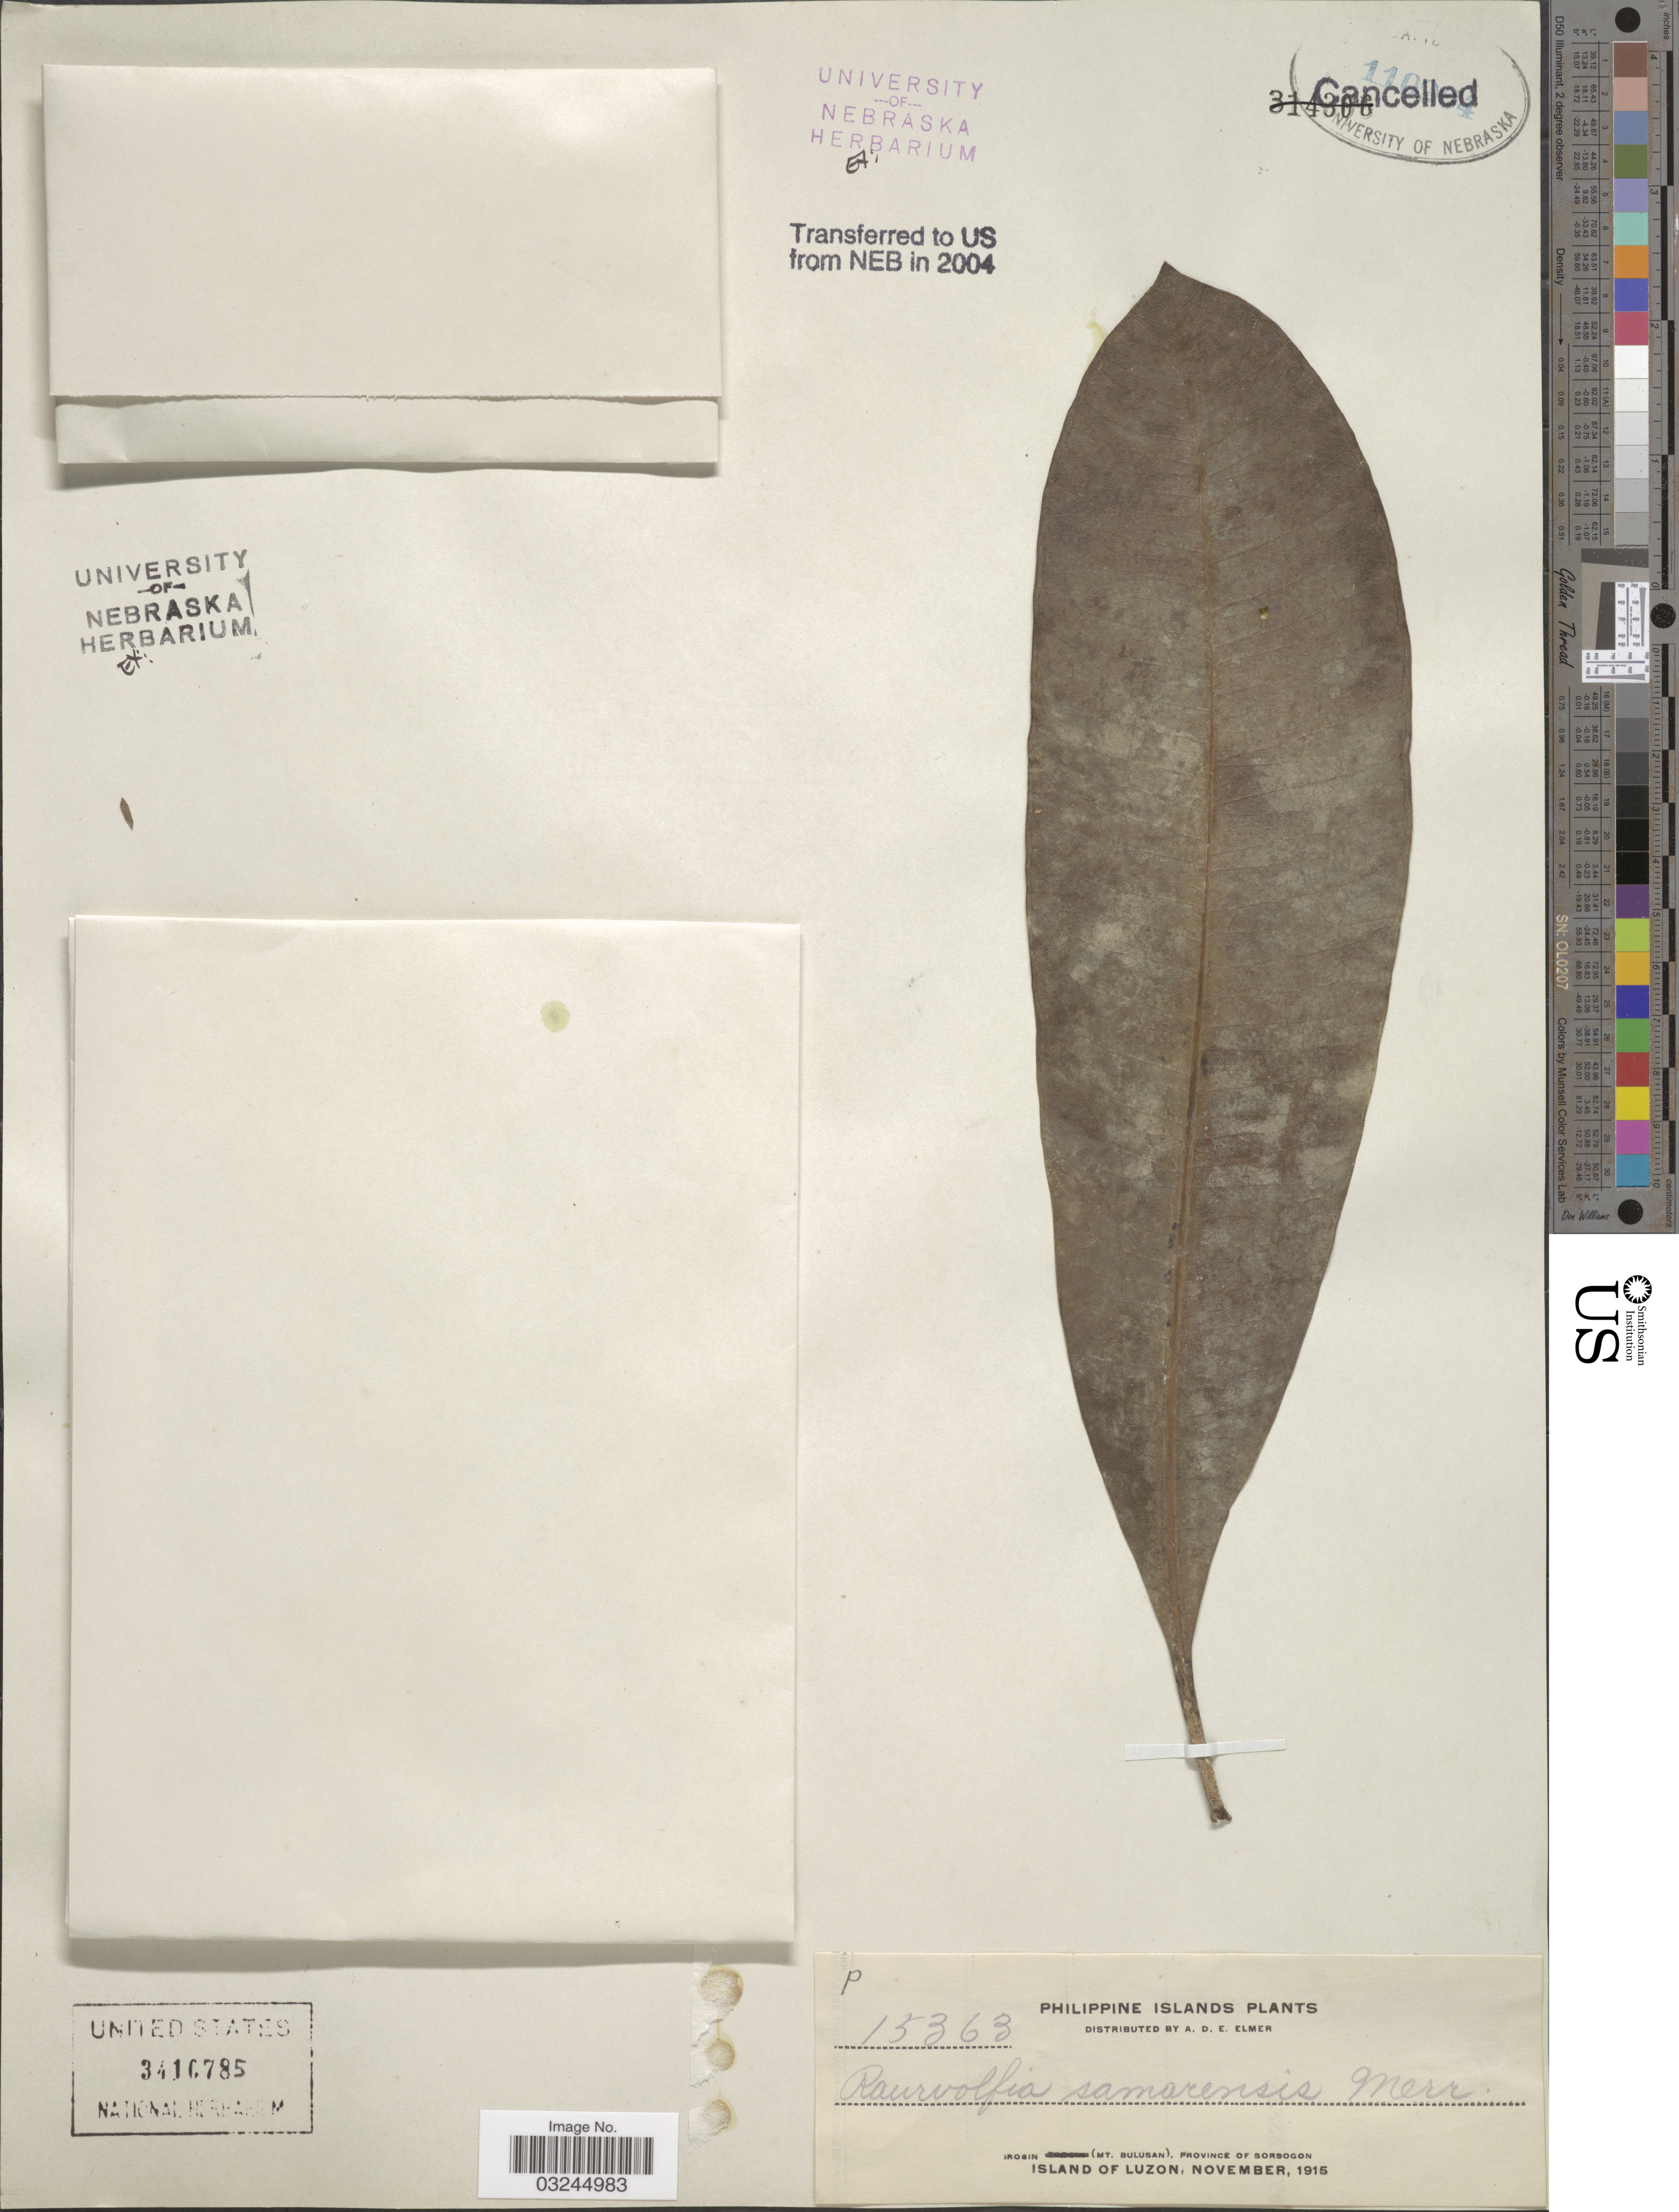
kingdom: Plantae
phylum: Tracheophyta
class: Magnoliopsida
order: Gentianales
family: Apocynaceae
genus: Rauvolfia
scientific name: Rauvolfia samarensis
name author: Merr.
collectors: A. D. E. Elmer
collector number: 15363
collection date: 1915-11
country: Philippines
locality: Philippine Islands. Irosin (Mt. Bulusan), Province of Sorsogon. Island of Luzon.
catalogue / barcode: US 3410785